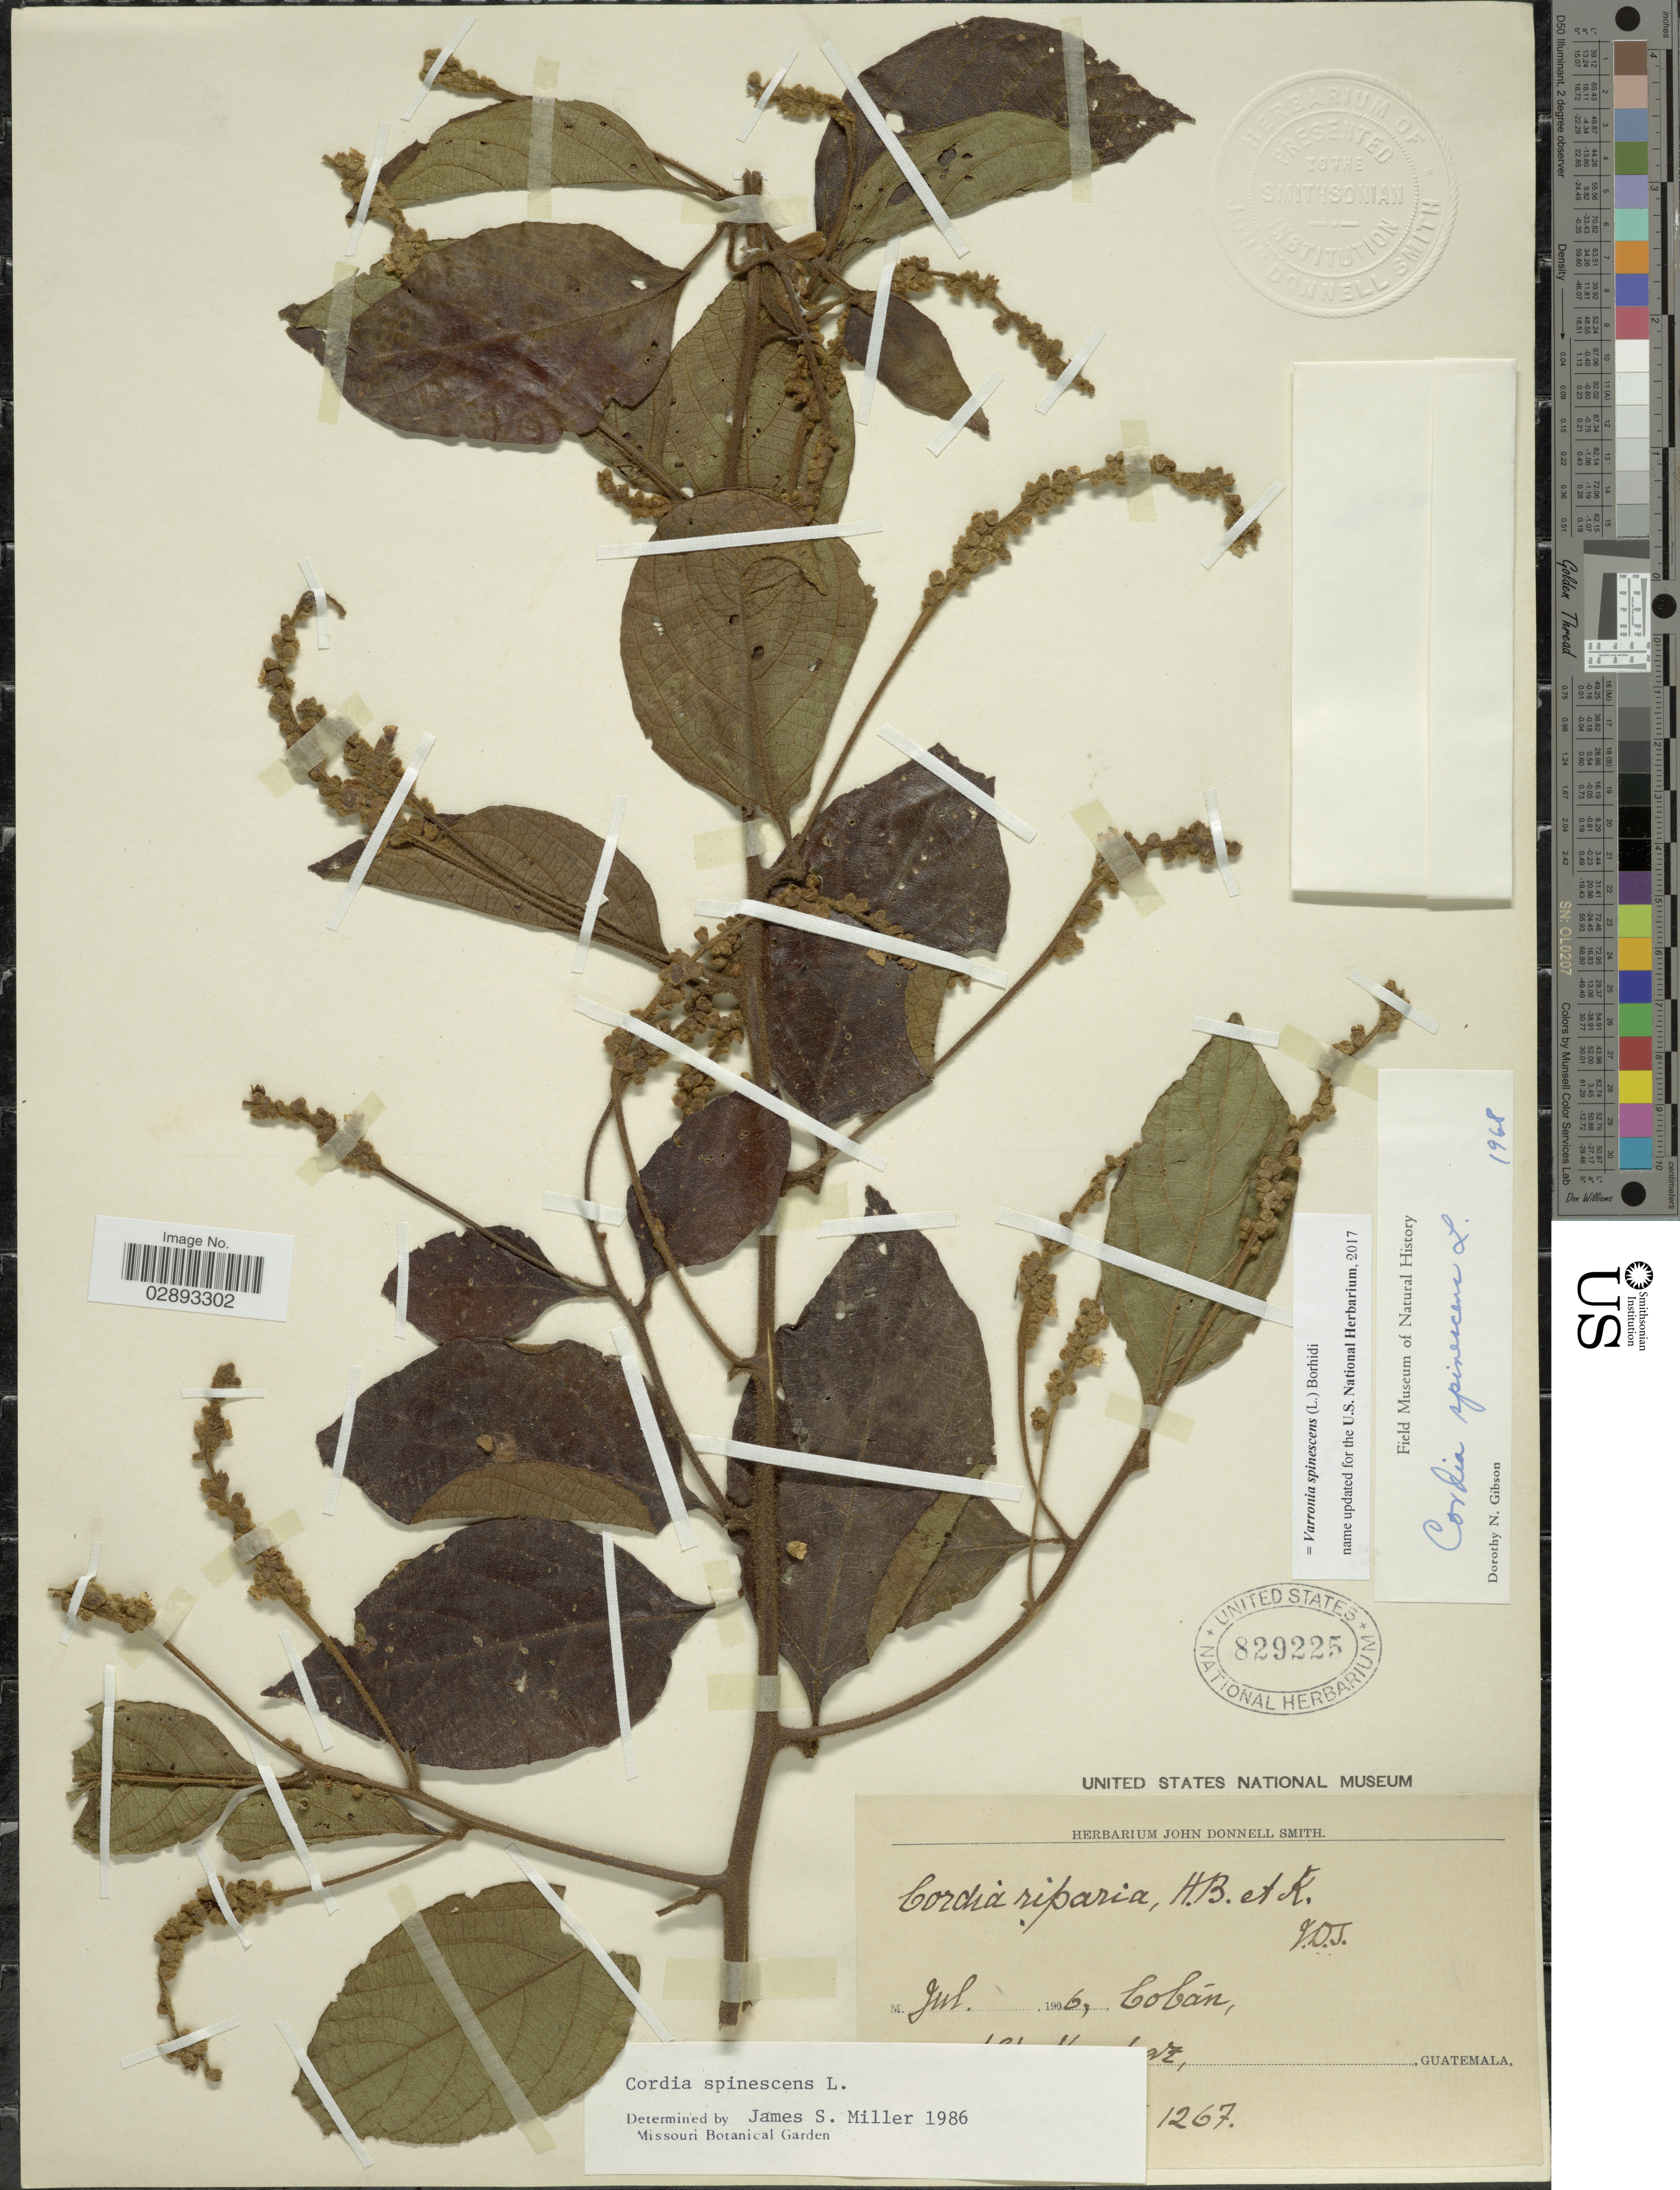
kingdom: Plantae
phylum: Tracheophyta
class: Magnoliopsida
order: Boraginales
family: Cordiaceae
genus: Varronia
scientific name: Varronia spinescens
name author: (L.) Borhidi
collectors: H. von Türckheim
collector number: !1267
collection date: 1906-07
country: Guatemala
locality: [illegible text] Cobán.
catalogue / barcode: US 829225